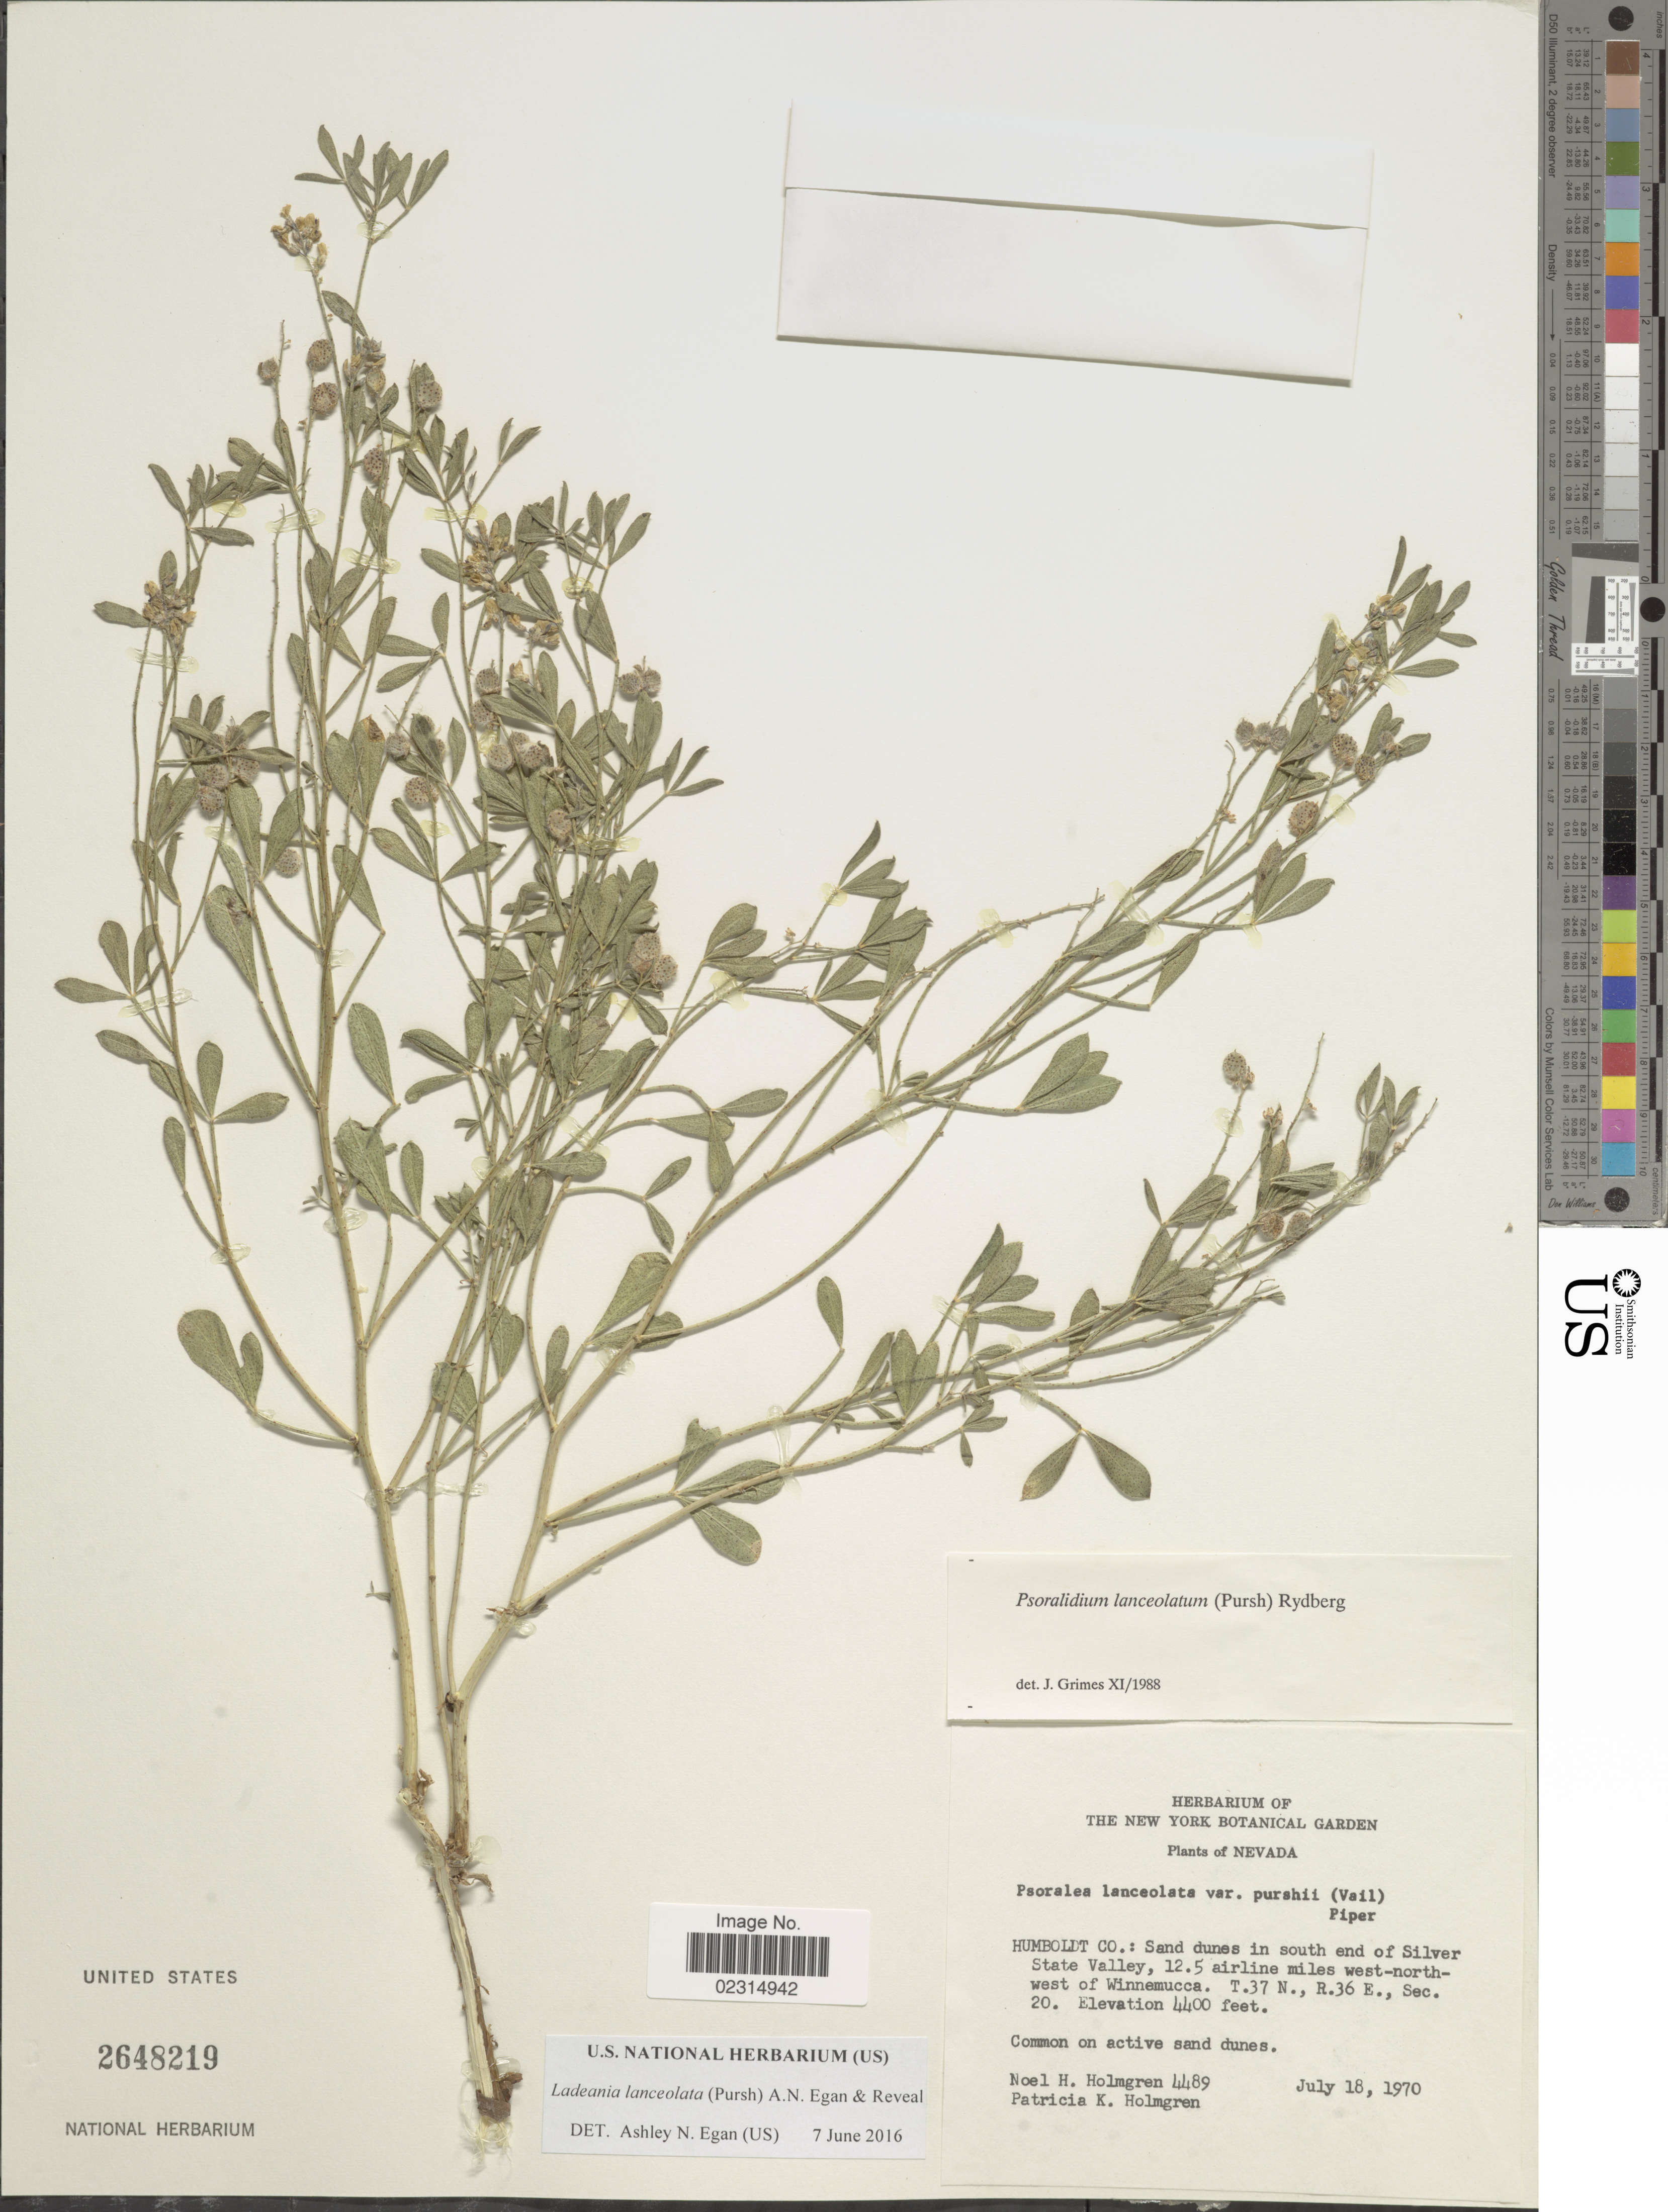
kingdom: Plantae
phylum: Tracheophyta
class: Magnoliopsida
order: Fabales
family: Fabaceae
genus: Ladeania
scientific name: Ladeania lanceolata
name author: (Pursh) A.N. Egan & Reveal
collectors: N. H. Holmgren & P. K. Holmgren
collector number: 4489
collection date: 1970-07-18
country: United States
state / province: Nevada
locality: Humboldt Co: Sand dunes in south end of Silver State Valley, 12.5 airline miles west-north-west of Winnemucca. T.37 N., R.36 E., Sec. 20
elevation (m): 1341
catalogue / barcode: US 2648219